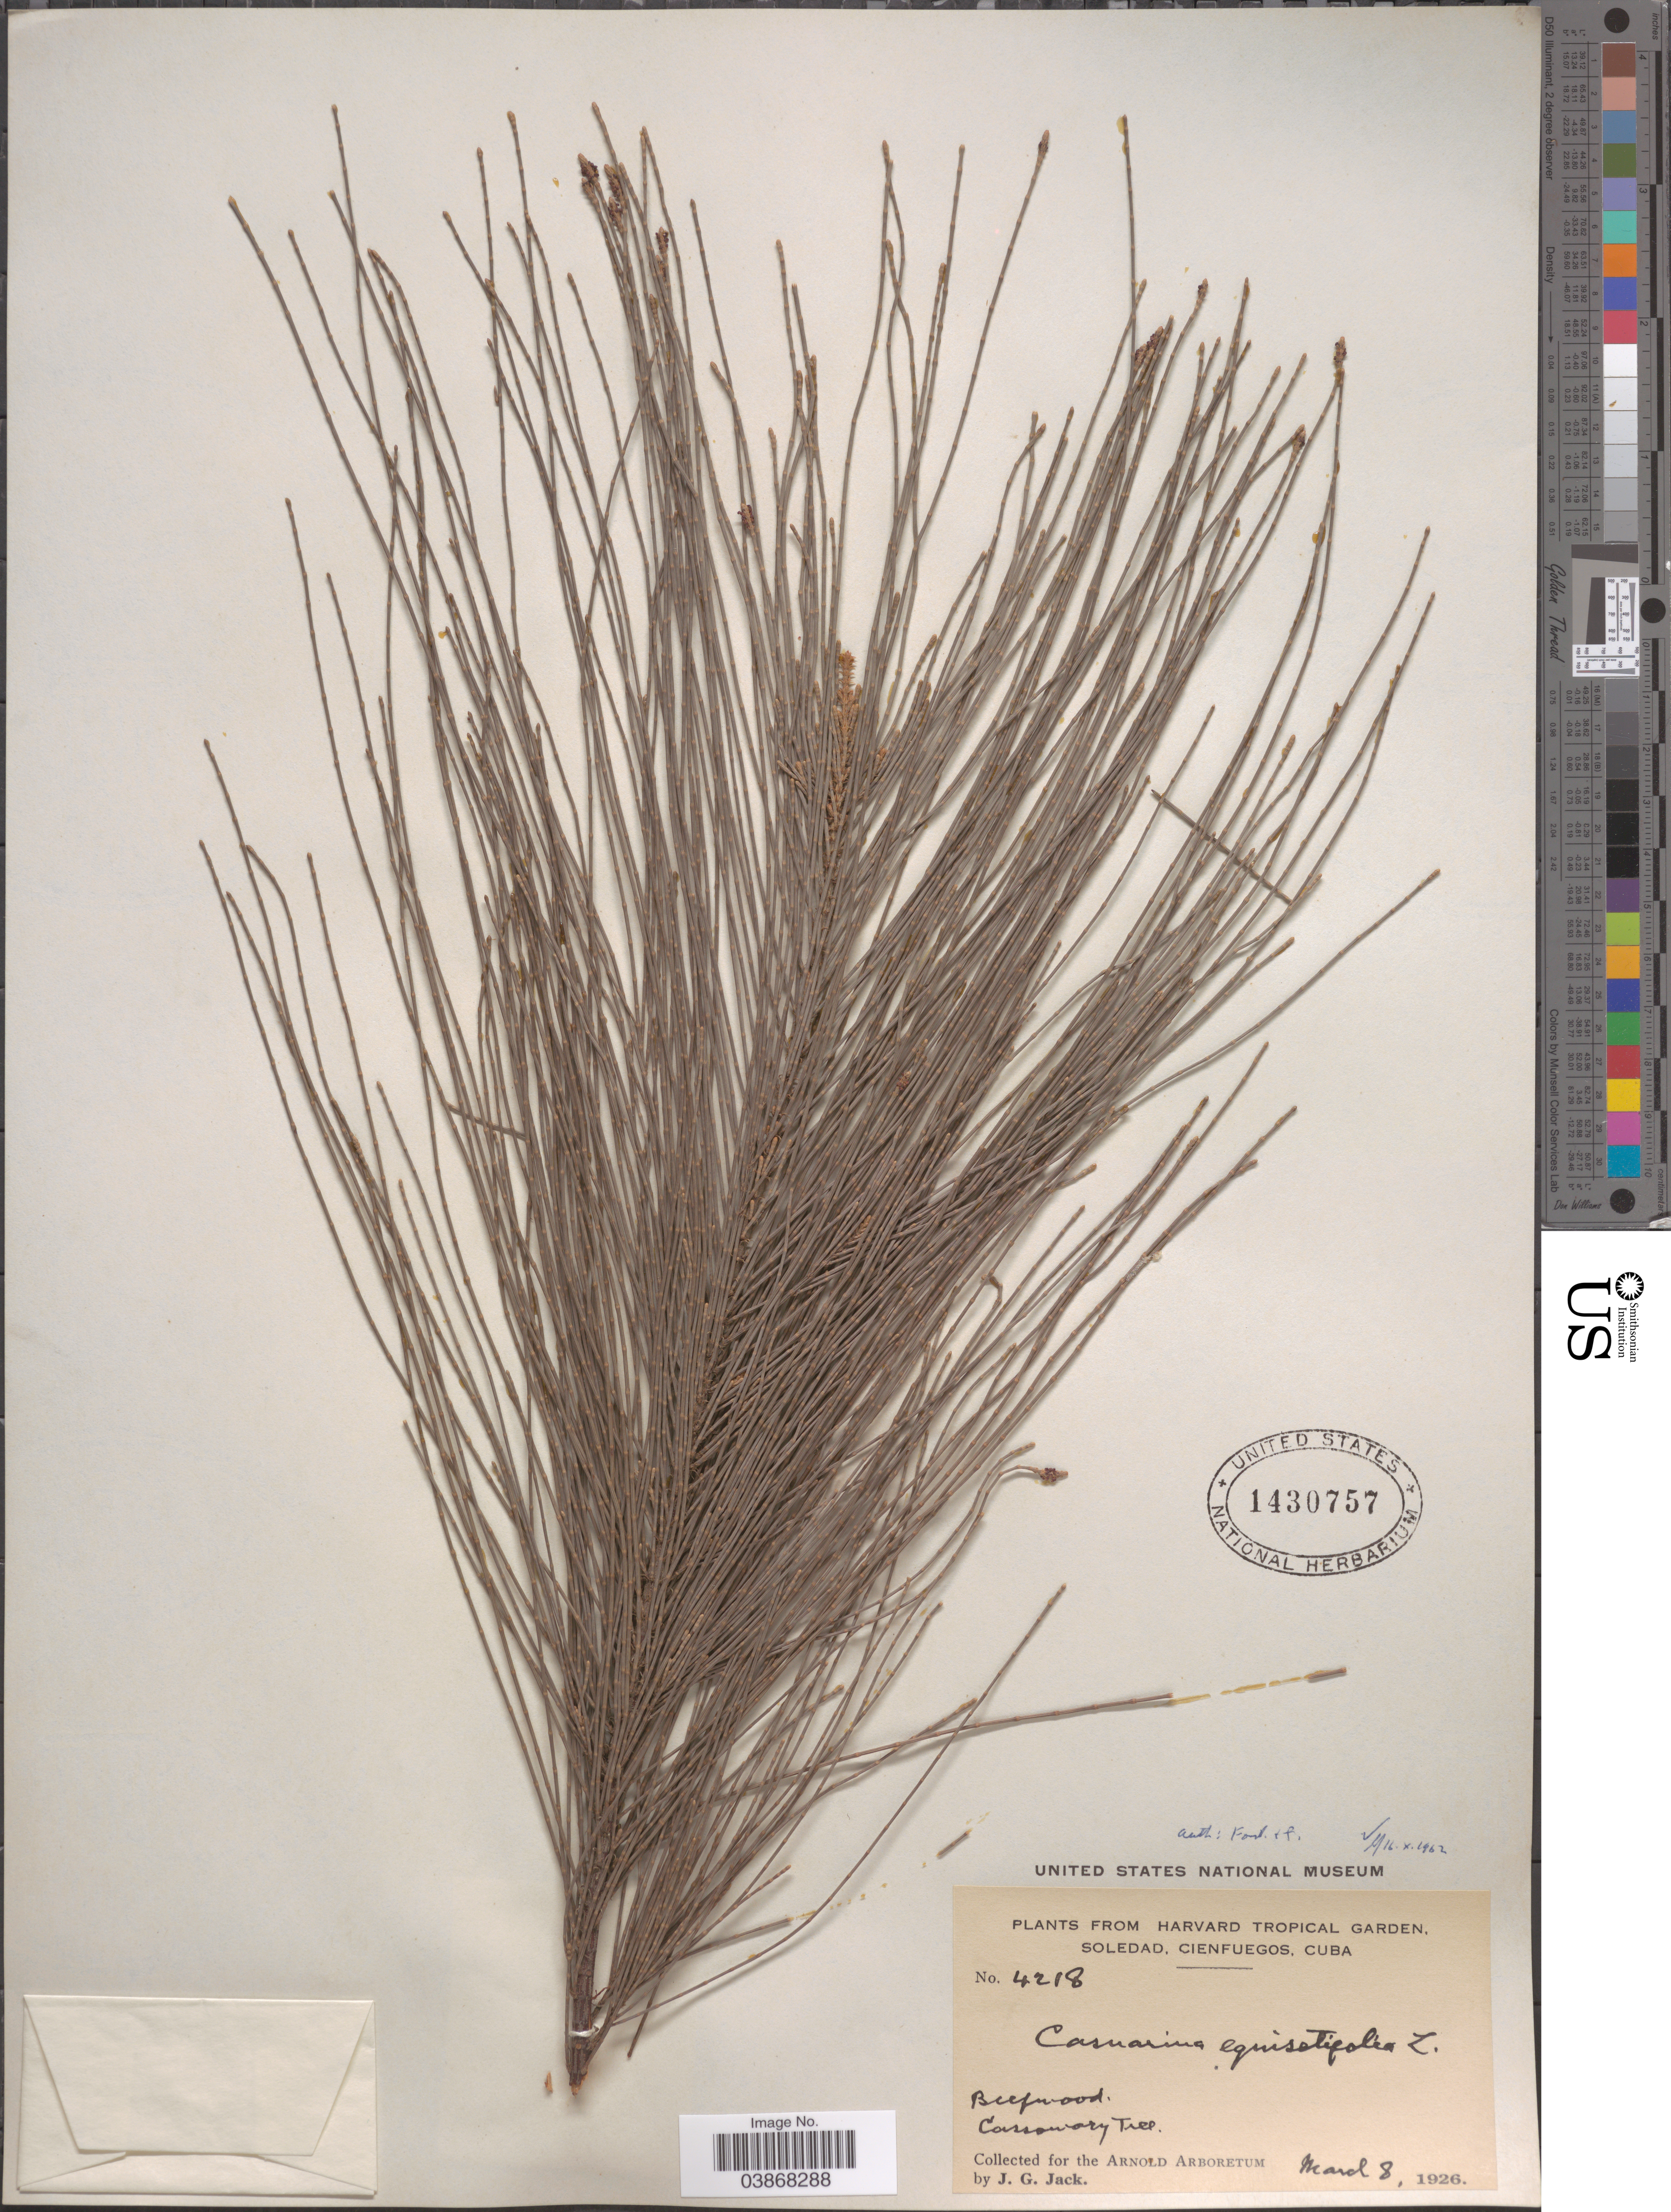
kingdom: Plantae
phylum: Tracheophyta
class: Magnoliopsida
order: Fagales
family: Casuarinaceae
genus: Casuarina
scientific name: Casuarina equisetifolia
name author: L.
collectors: J. G. Jack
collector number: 4218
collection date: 1926-03-08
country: Cuba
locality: Harvard Tropical Garden, Soledad, Cienfuegos.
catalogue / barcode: US 1430757